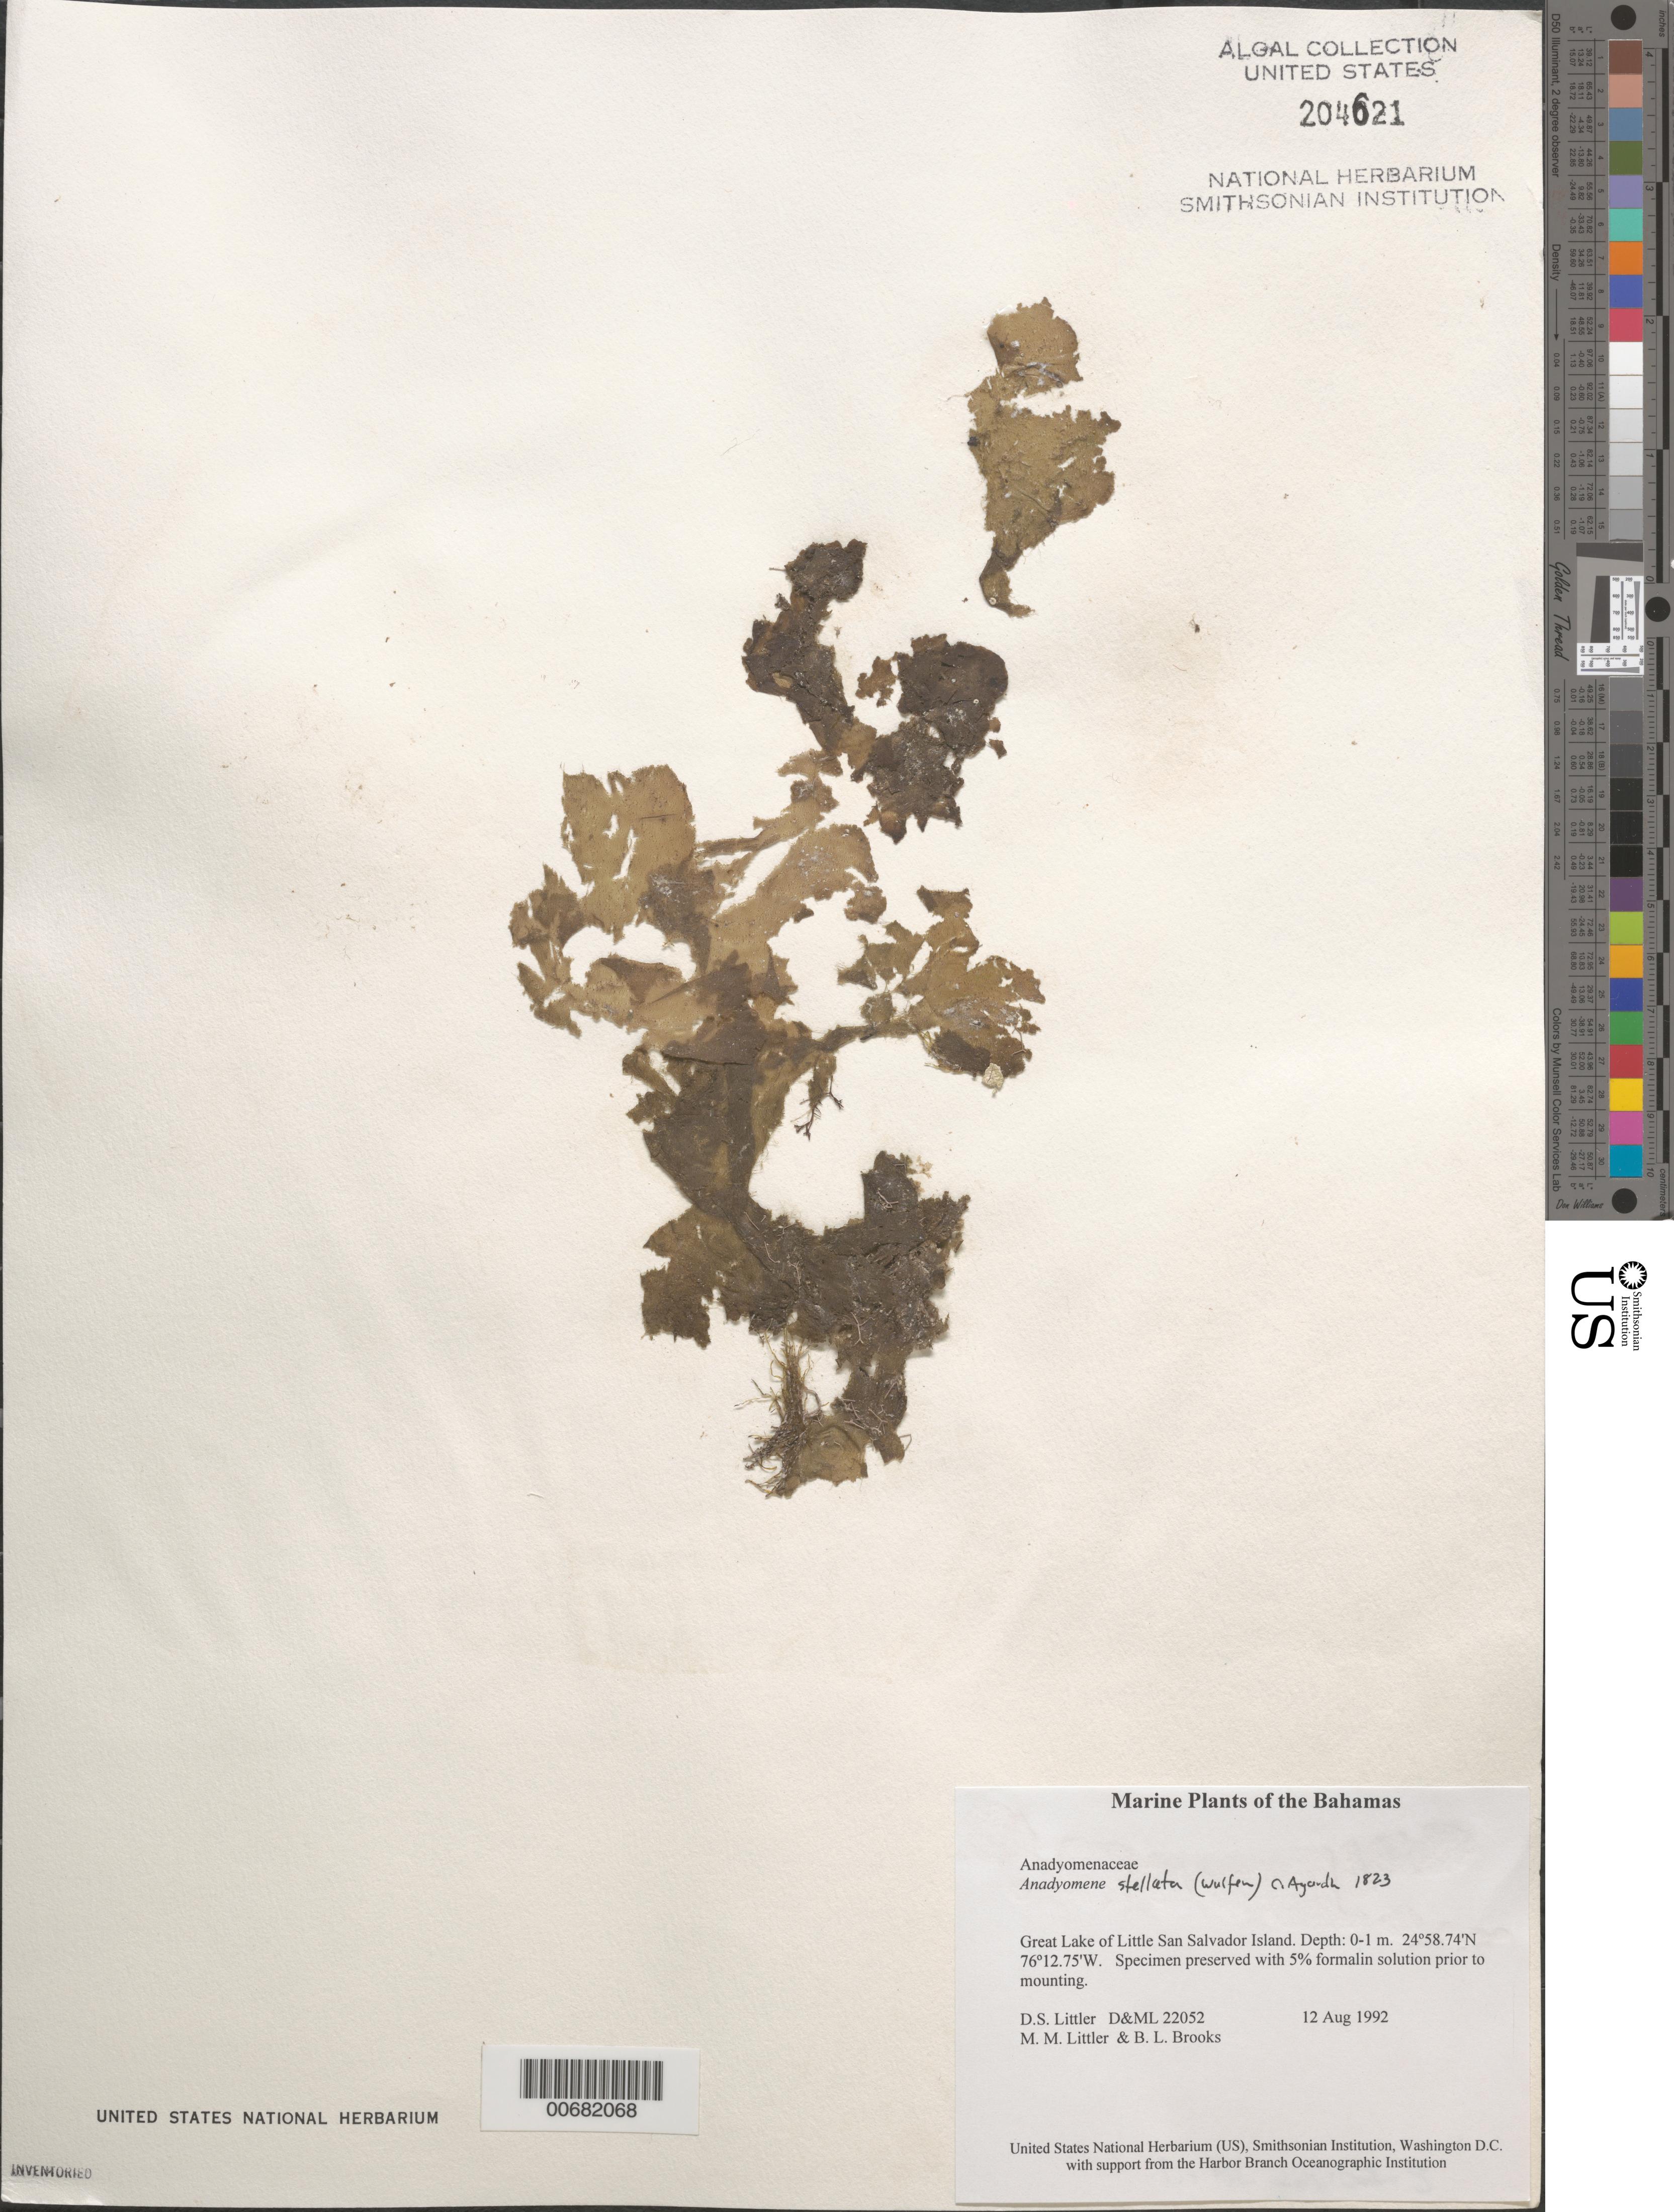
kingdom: Plantae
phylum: Chlorophyta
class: Ulvophyceae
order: Cladophorales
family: Anadyomenaceae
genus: Anadyomene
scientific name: Anadyomene stellata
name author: (Wulfen) C. Agardh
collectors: D. S. Littler, M. M. Littler & B. Brooks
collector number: D&ML 22052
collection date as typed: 12 Aug 1992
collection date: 1992-08-12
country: Bahamas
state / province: San Salvador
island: Little San Salvador Island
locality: Great Lake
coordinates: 24 58.74' N, 76 12.75' W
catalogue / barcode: US 204621